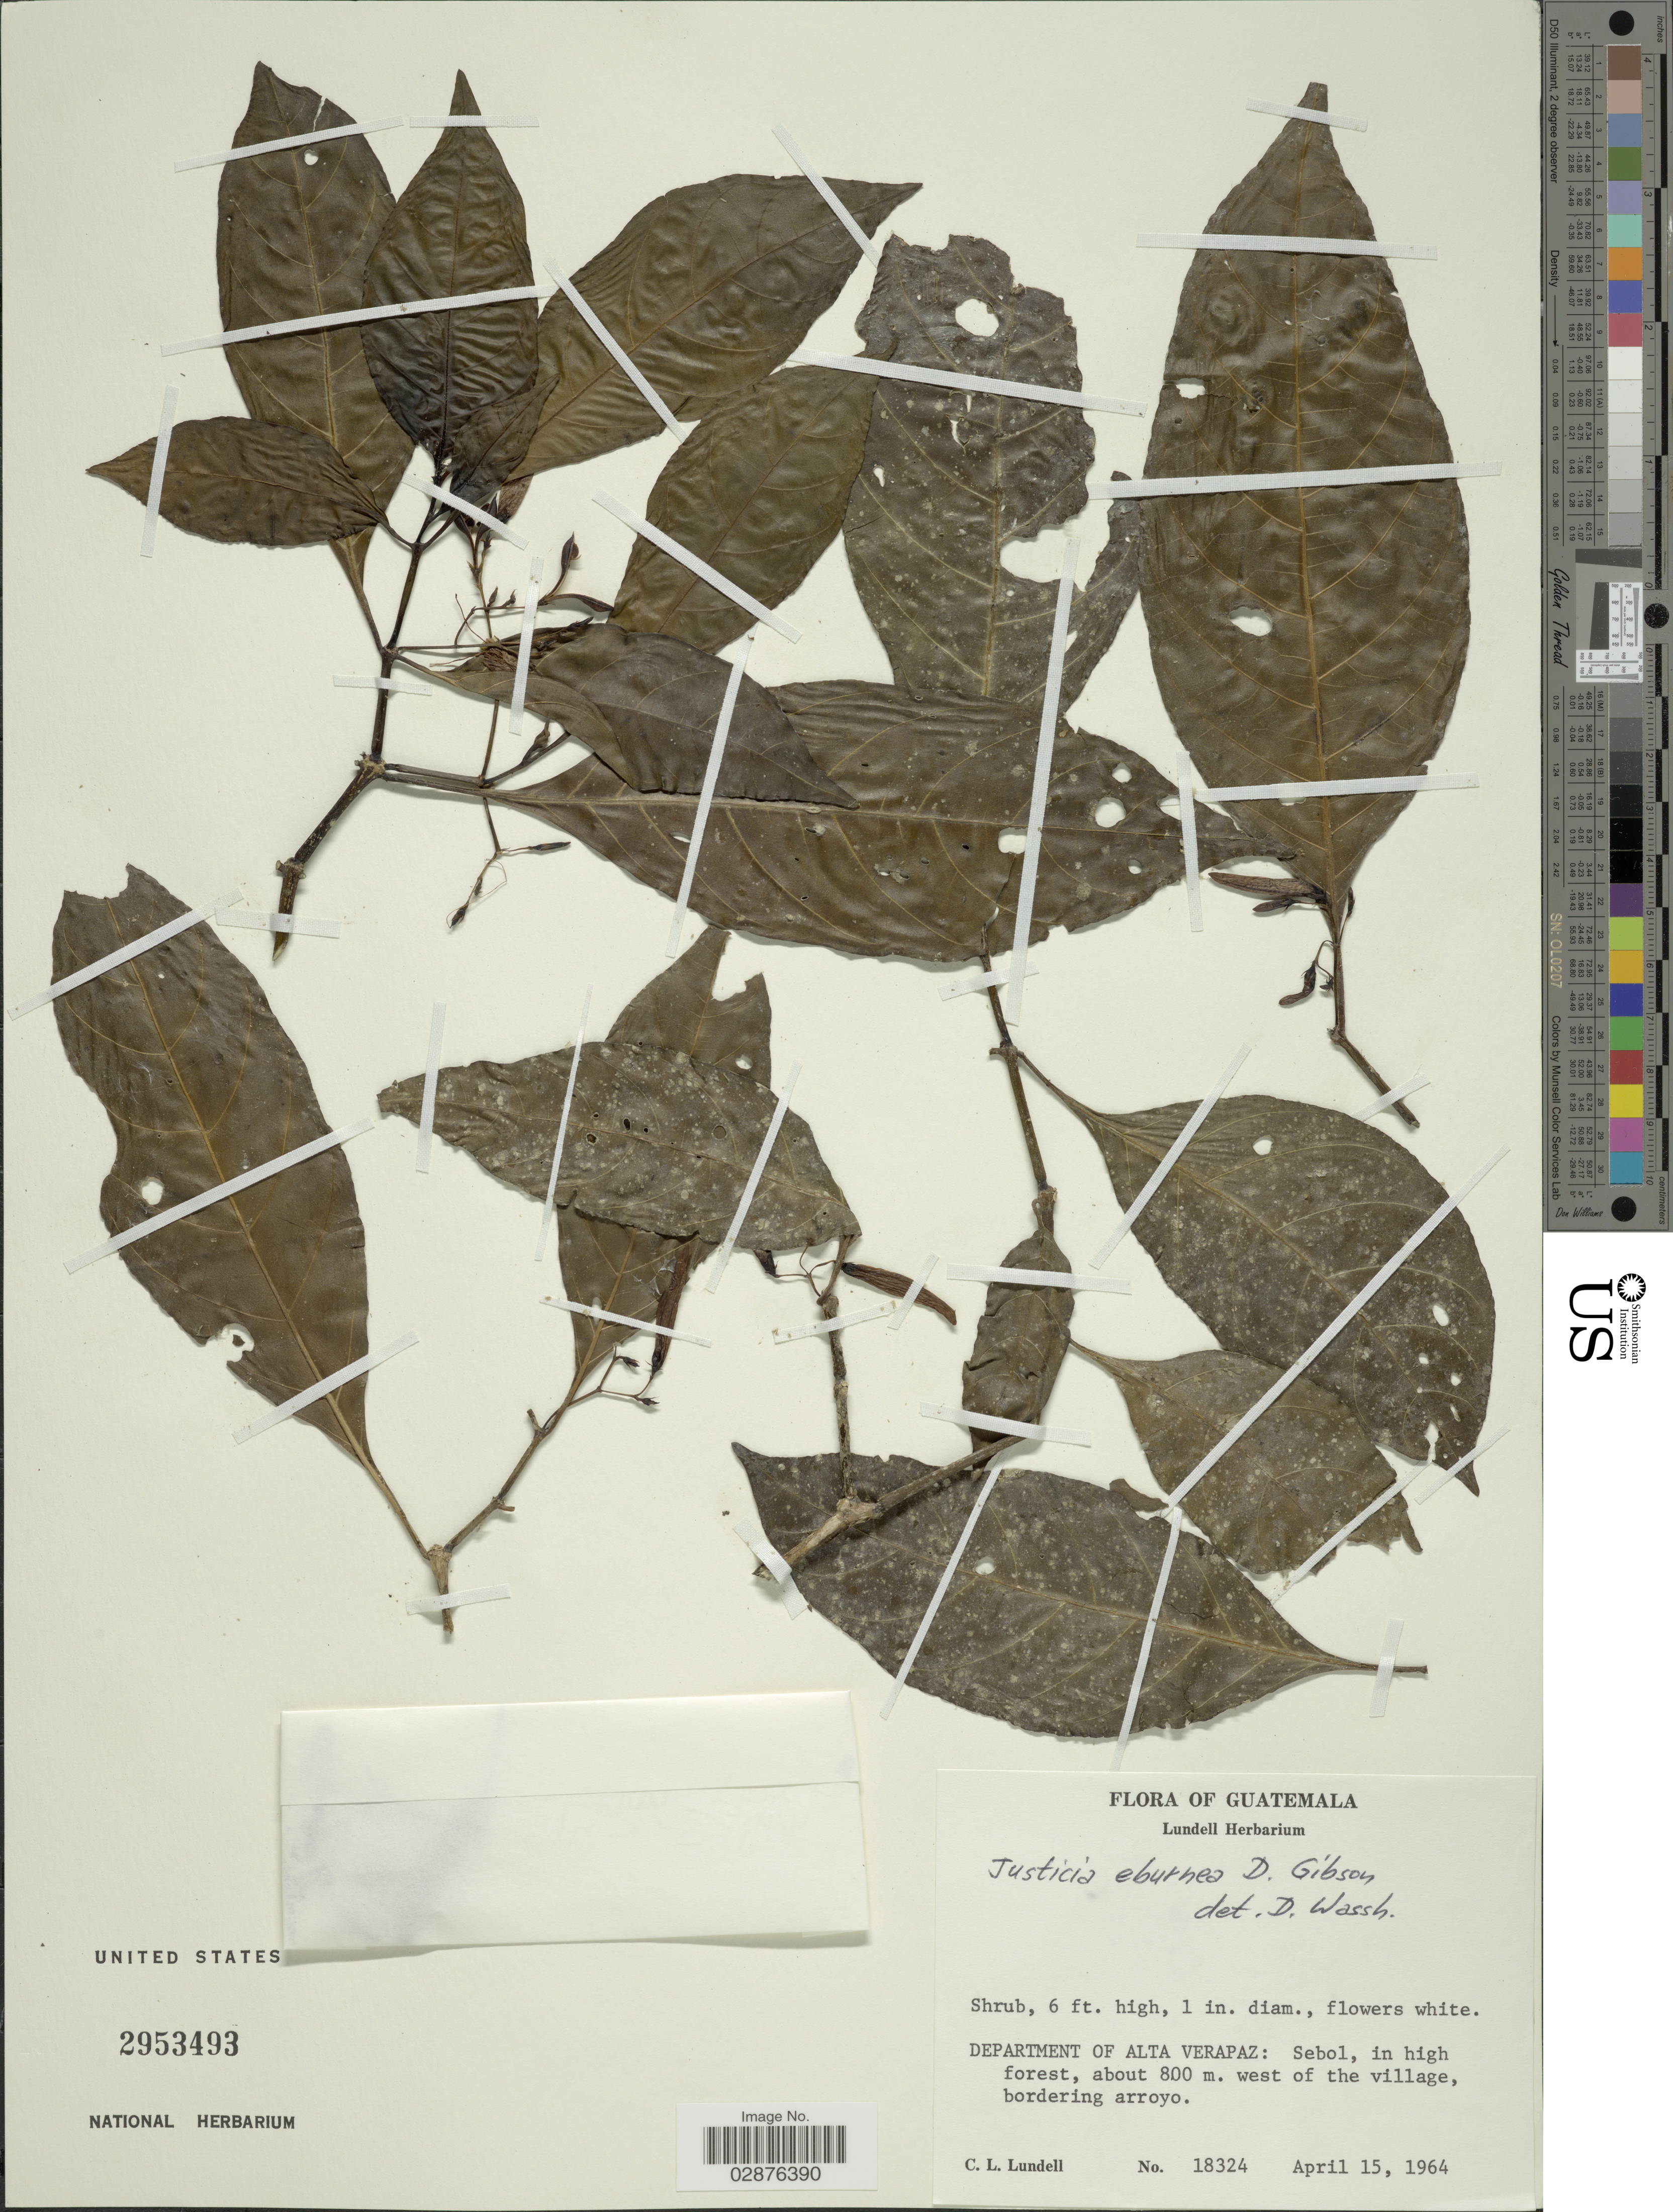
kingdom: Plantae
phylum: Tracheophyta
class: Magnoliopsida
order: Lamiales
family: Acanthaceae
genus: Justicia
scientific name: Justicia eburnea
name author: D.N. Gibson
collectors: C. L. Lundell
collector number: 18324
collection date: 1964-04-15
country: Guatemala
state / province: Alta Verapaz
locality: Department of Alta Verapaz: Sebol. West of the village, bordering arroyo.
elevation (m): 800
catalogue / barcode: US 2953493